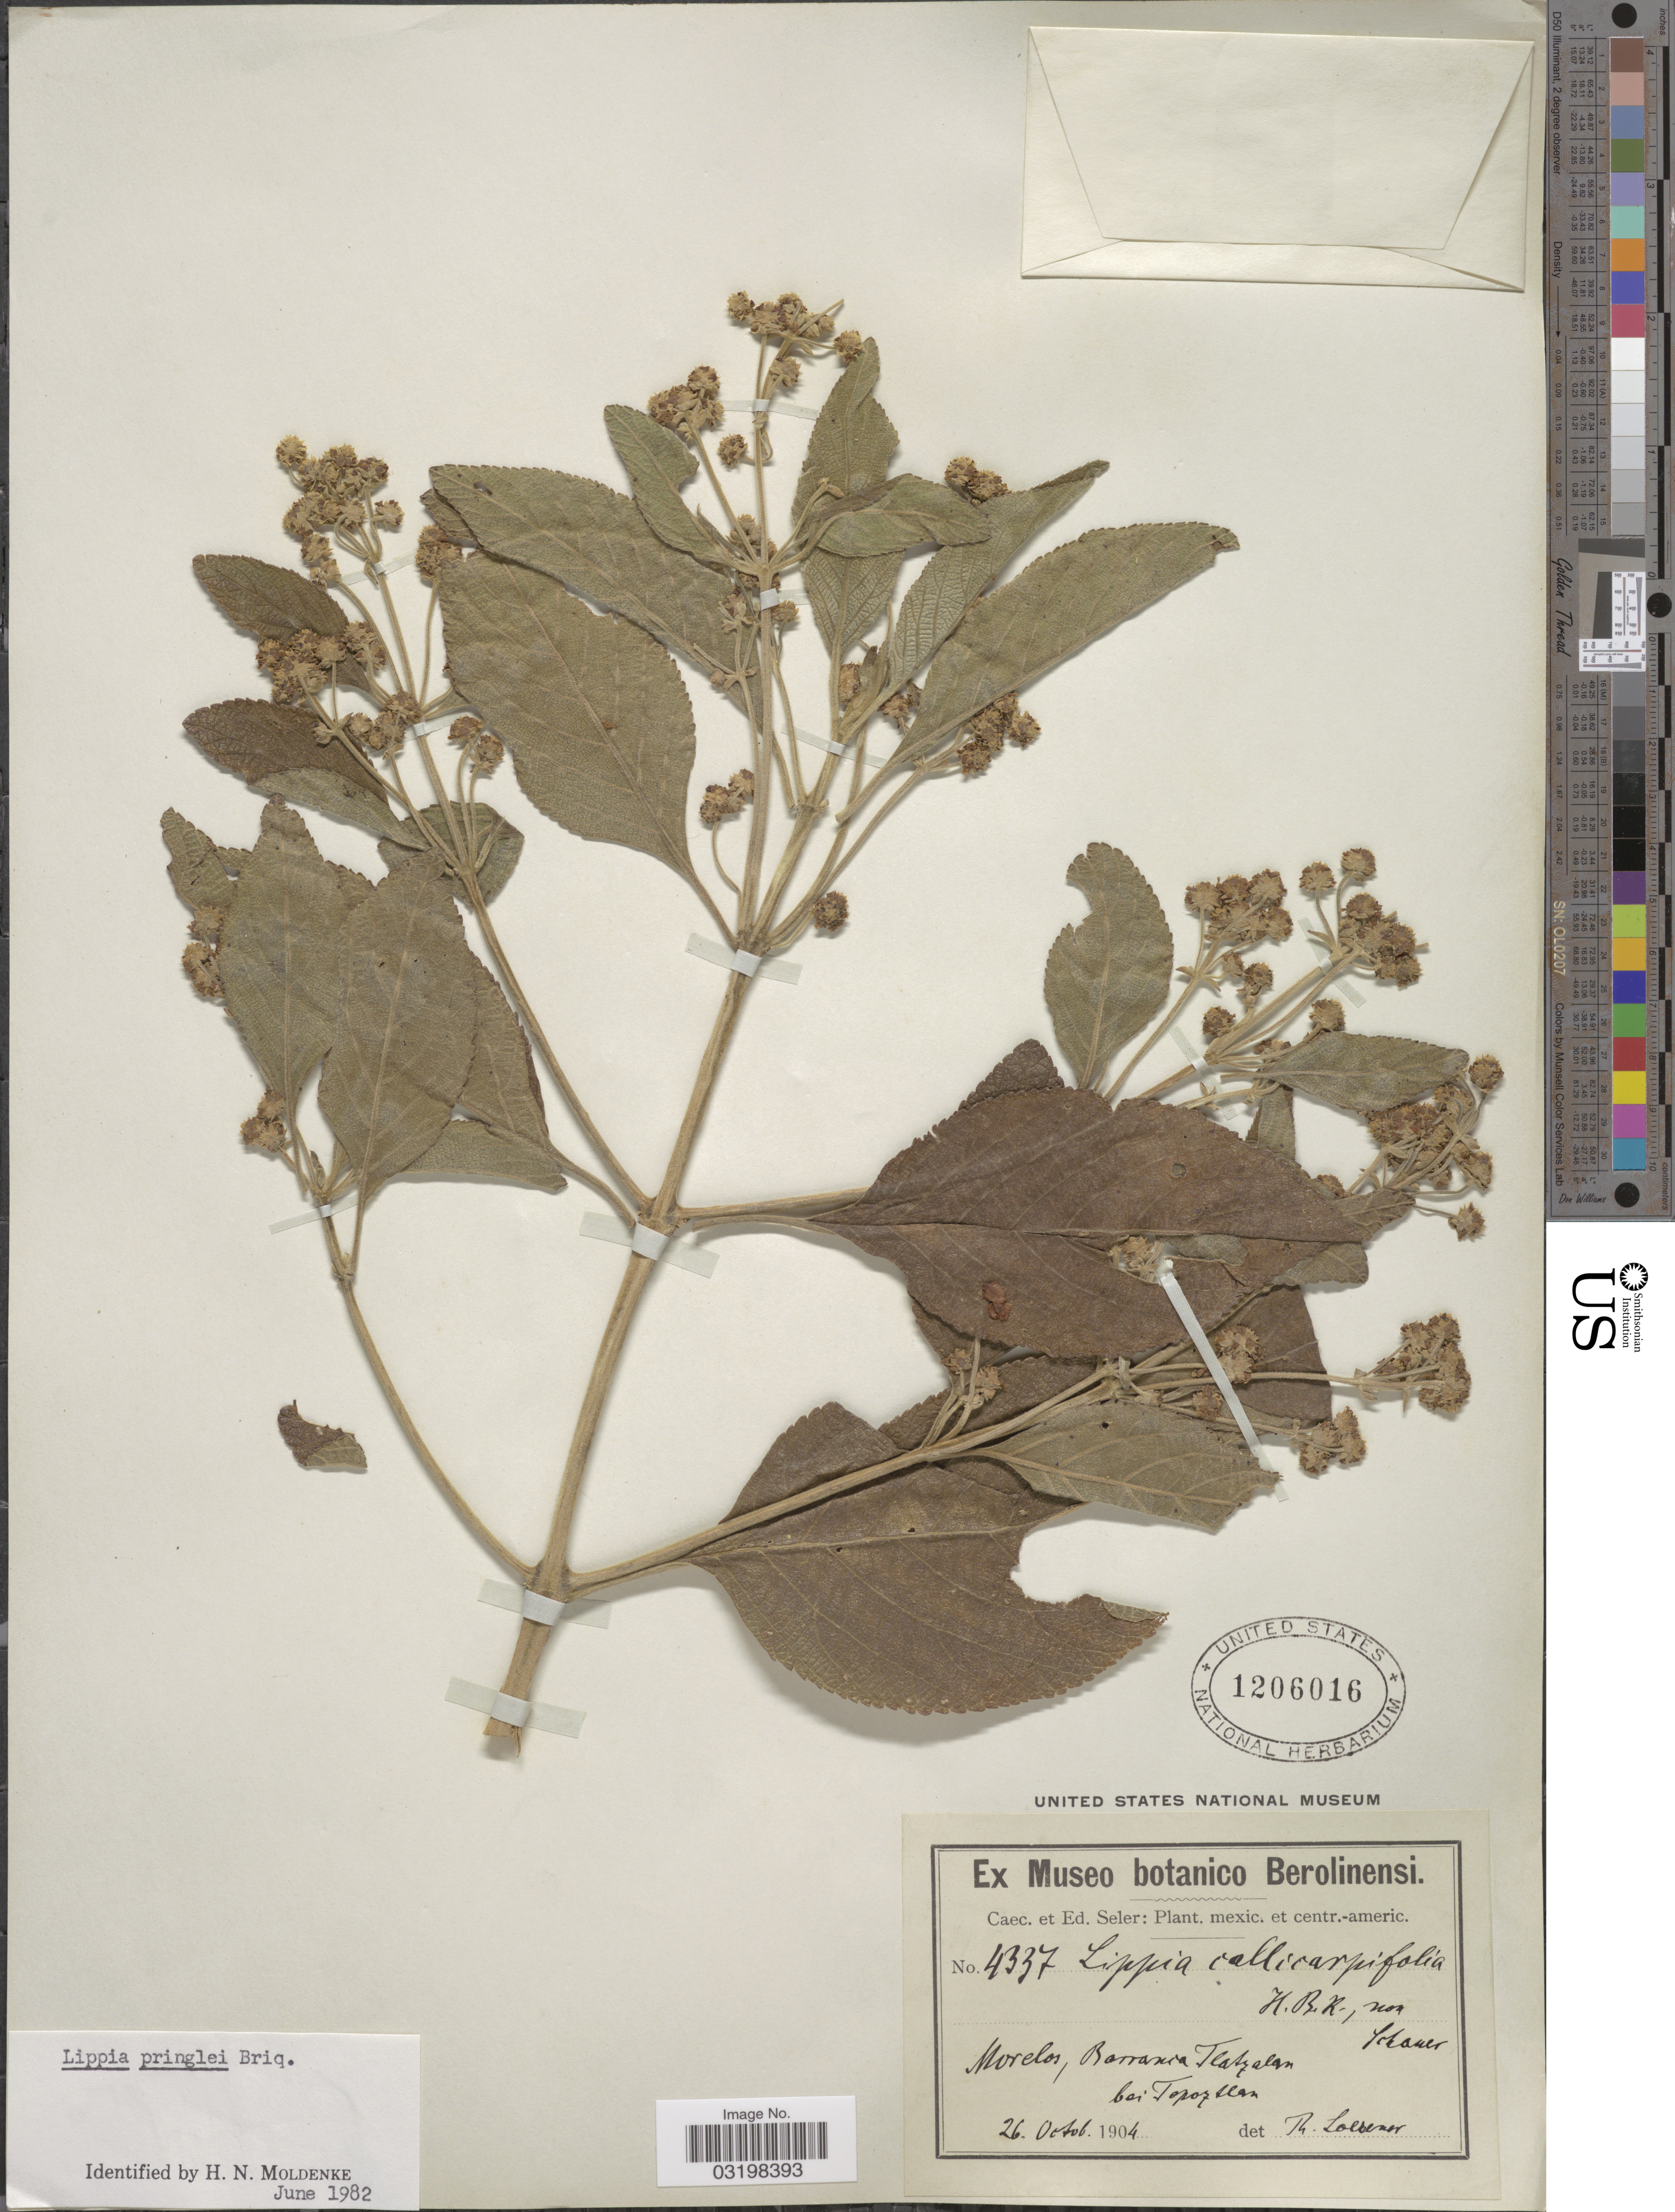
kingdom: Plantae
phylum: Tracheophyta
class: Magnoliopsida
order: Lamiales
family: Verbenaceae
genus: Lippia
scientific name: Lippia umbellata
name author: Cav.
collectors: ex Caec. et Ed Seler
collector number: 4337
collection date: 1904-10-26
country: Mexico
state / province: Morelos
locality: Barranca Tlatzalan bei Tepoztlan.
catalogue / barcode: US 1206016